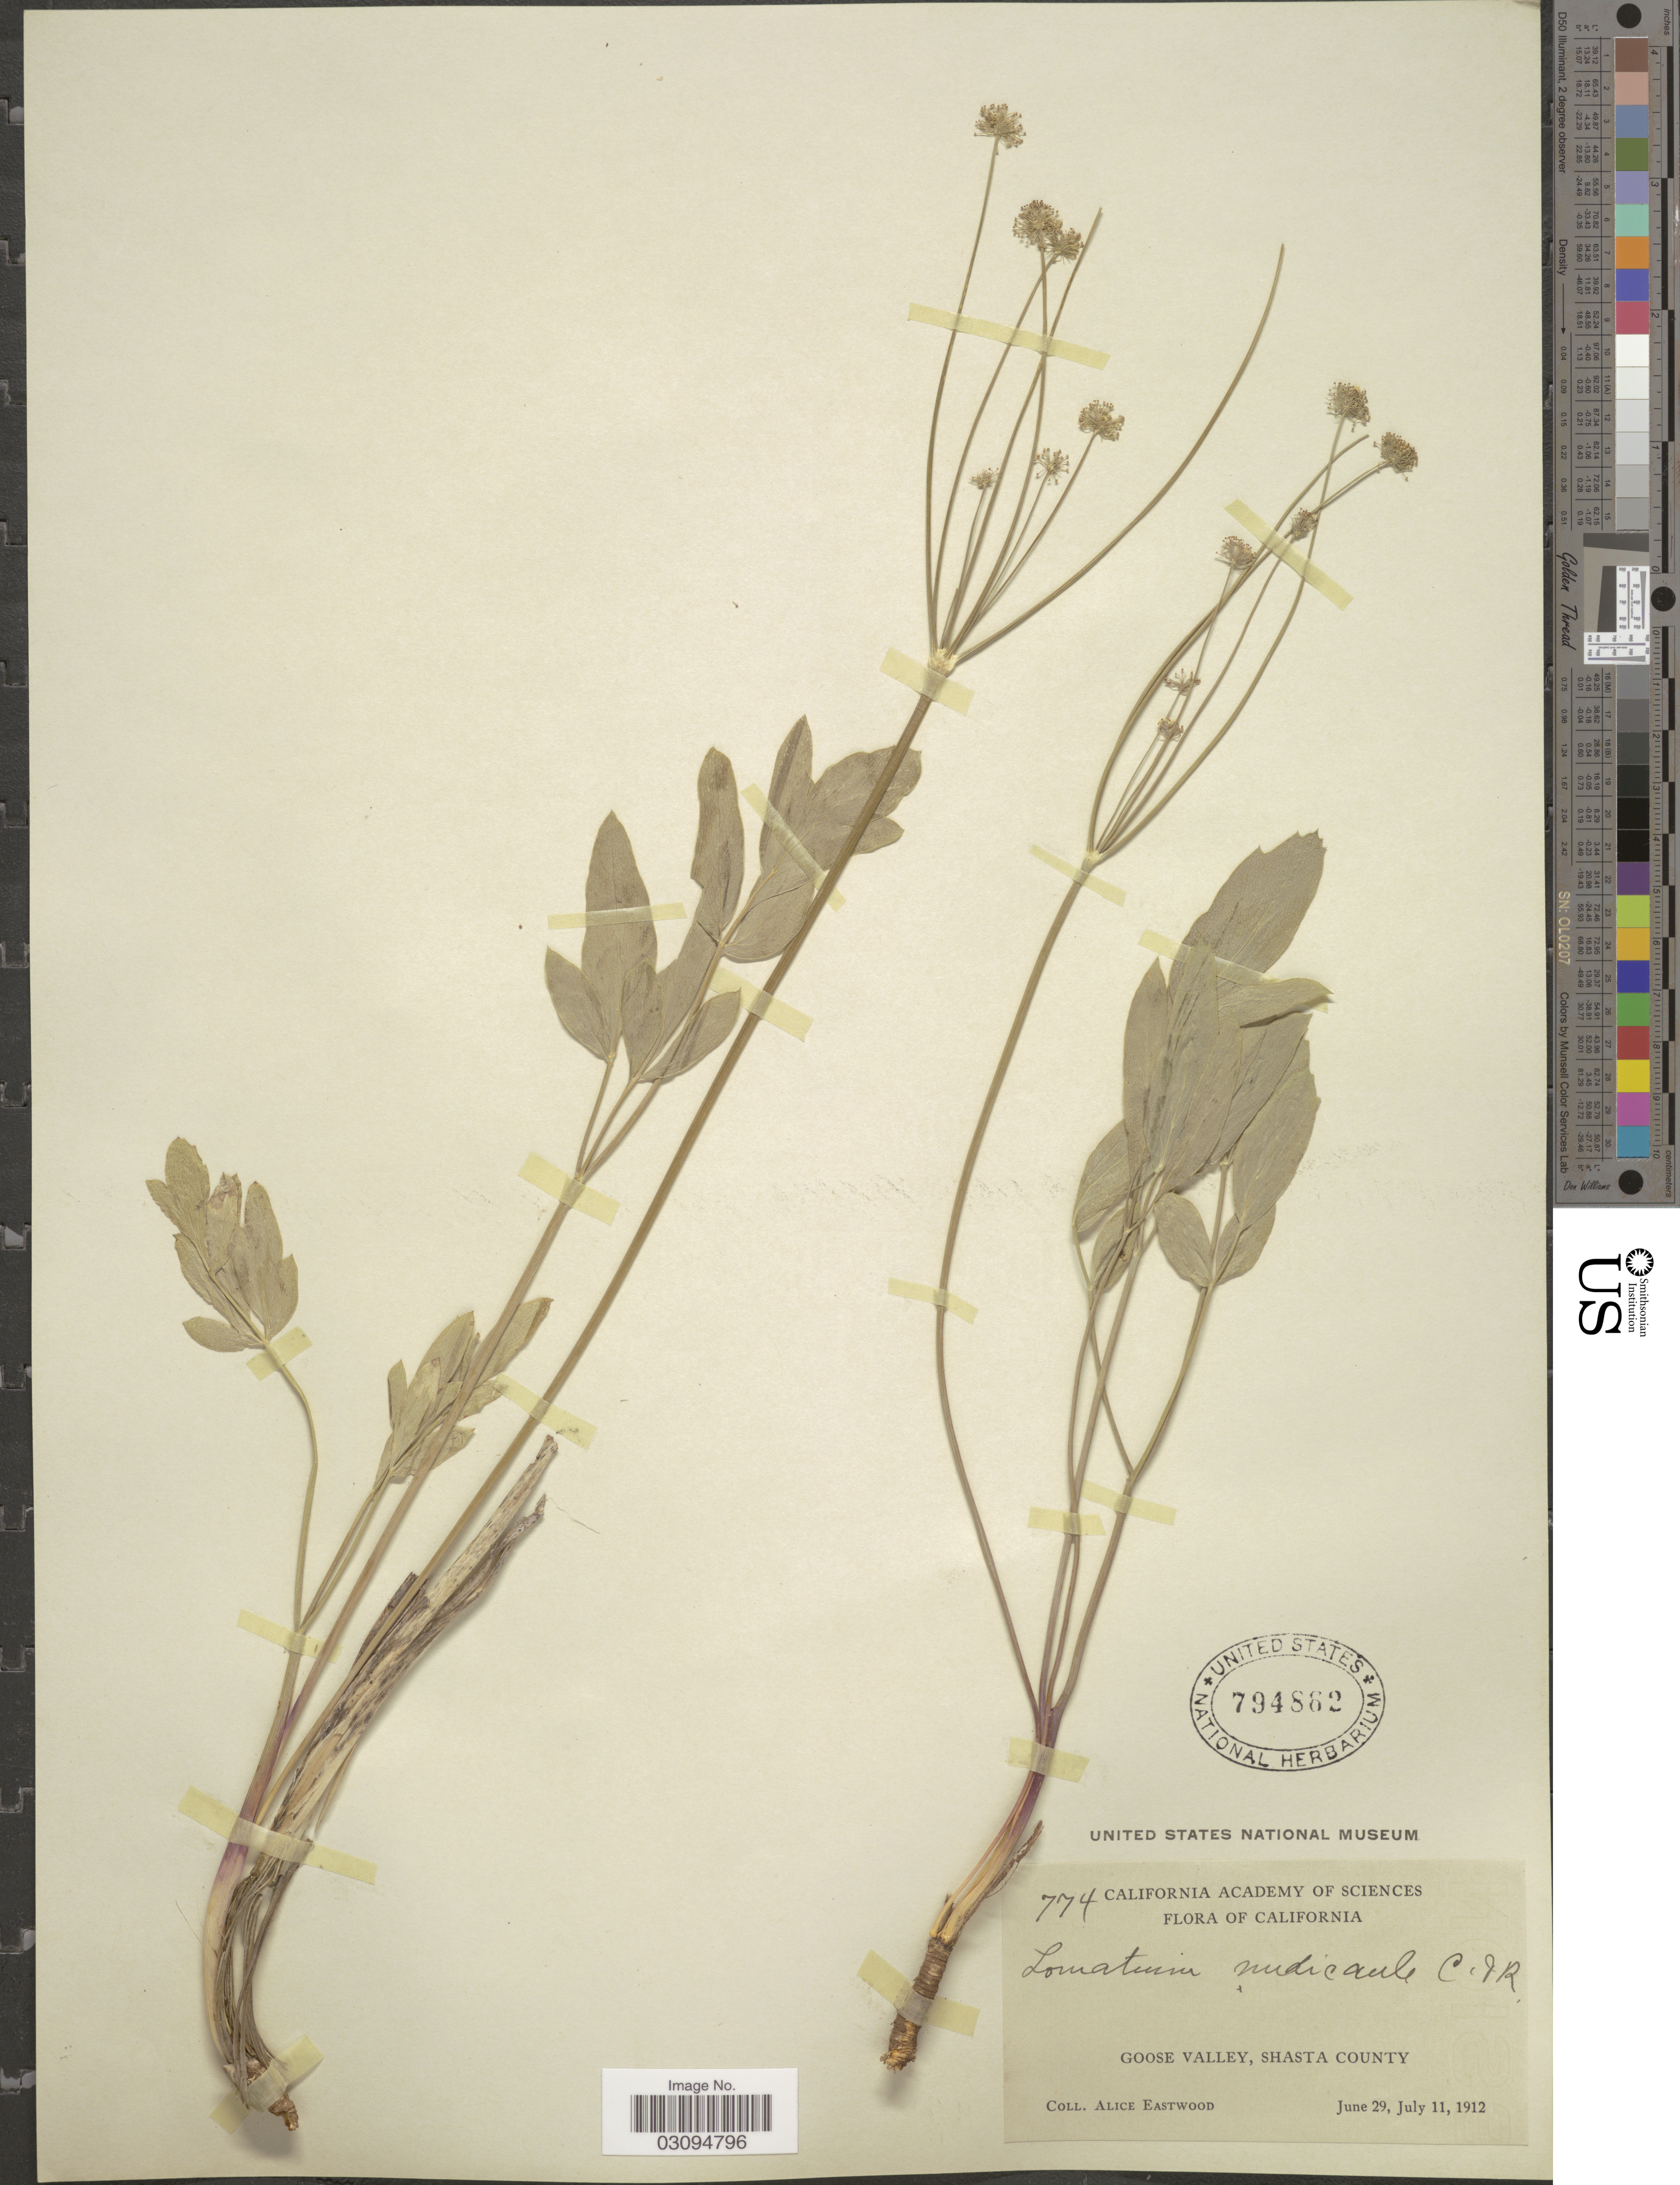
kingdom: Plantae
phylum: Tracheophyta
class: Magnoliopsida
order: Apiales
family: Apiaceae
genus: Lomatium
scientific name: Lomatium nudicaule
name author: (Pursh) J.M. Coult. & Rose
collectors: A. Eastwood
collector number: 774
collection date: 1912-06-29/1912-07-11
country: United States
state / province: California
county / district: Shasta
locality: Goose Valley, Shasta County.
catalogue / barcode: US 794862